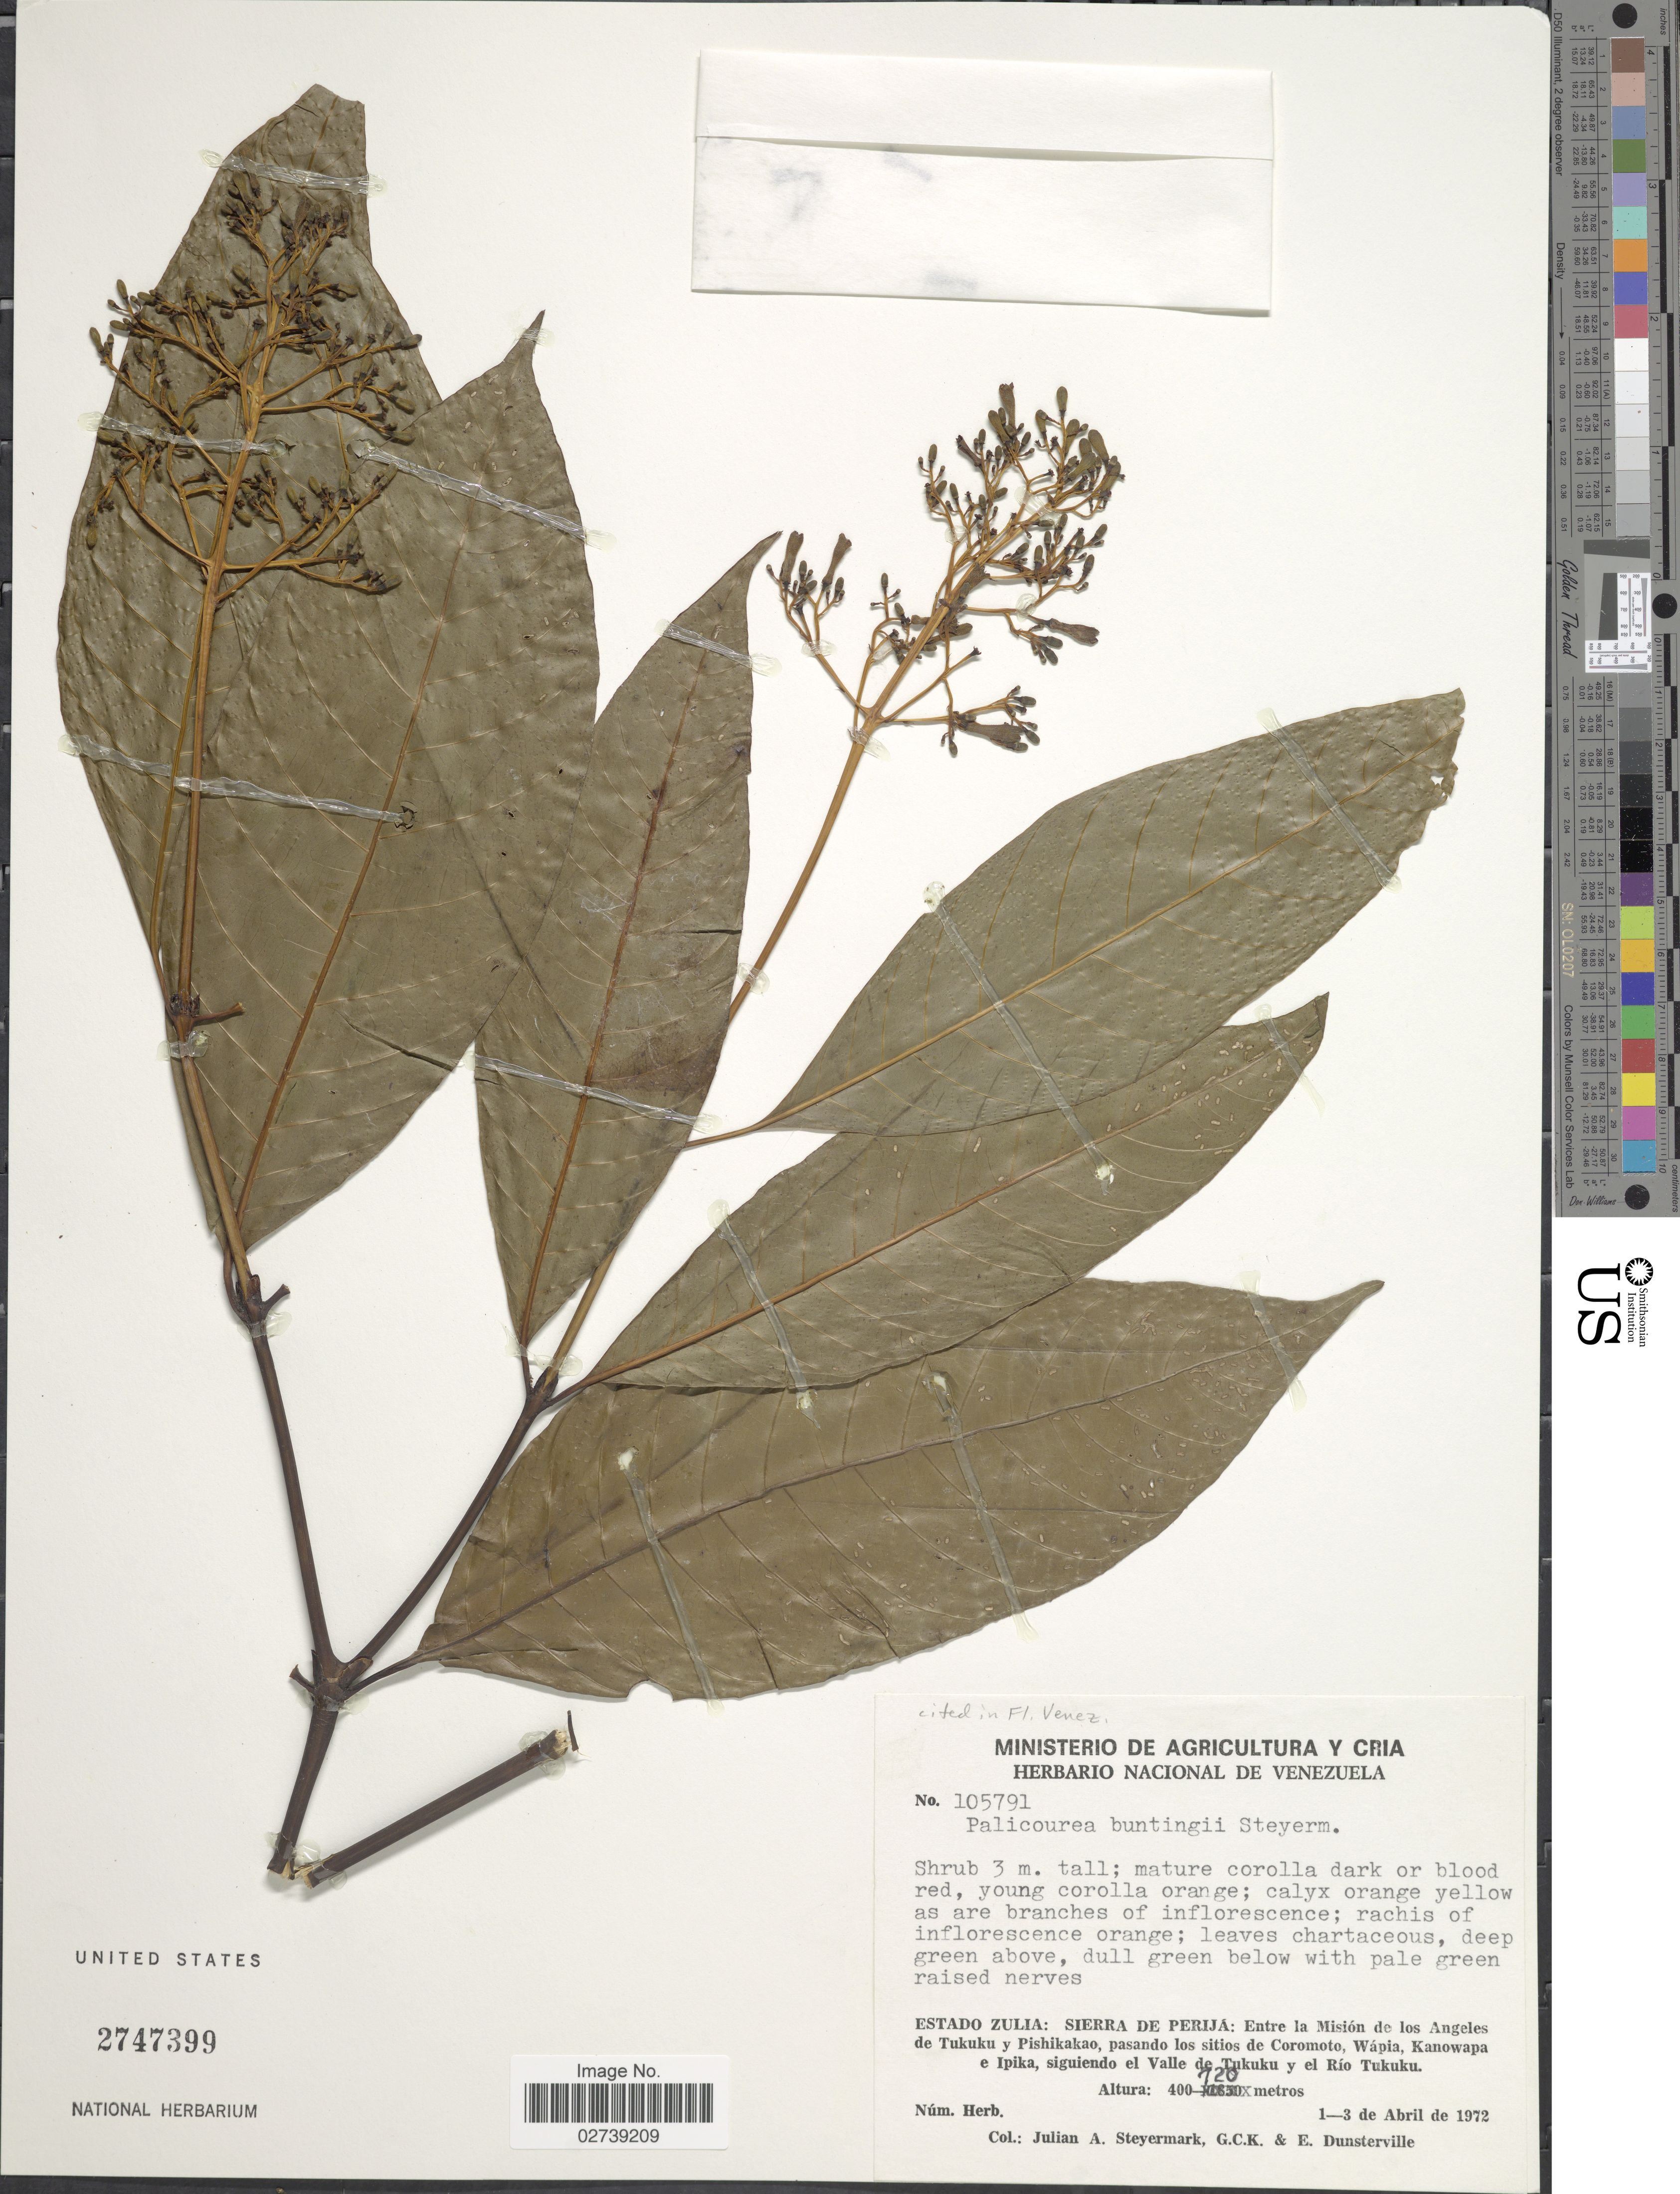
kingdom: Plantae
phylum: Tracheophyta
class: Magnoliopsida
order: Gentianales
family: Rubiaceae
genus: Palicourea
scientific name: Palicourea buntingii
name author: Steyerm.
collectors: J. Steyermark, G. C. K. Dunsterville & E. Dunsterville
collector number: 105791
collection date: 1972-04-01/1972-04-03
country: Venezuela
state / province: Zulia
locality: Sierra de Perija: Entre la Mision de los Angeles de Tukuku y Pishikakao, pasando los sitios de Coromoto, Wapia, Kanowapa e Ipika, siguiendo el Valle de Tukuku y el Rio Tukuku.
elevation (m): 400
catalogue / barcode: US 2747399